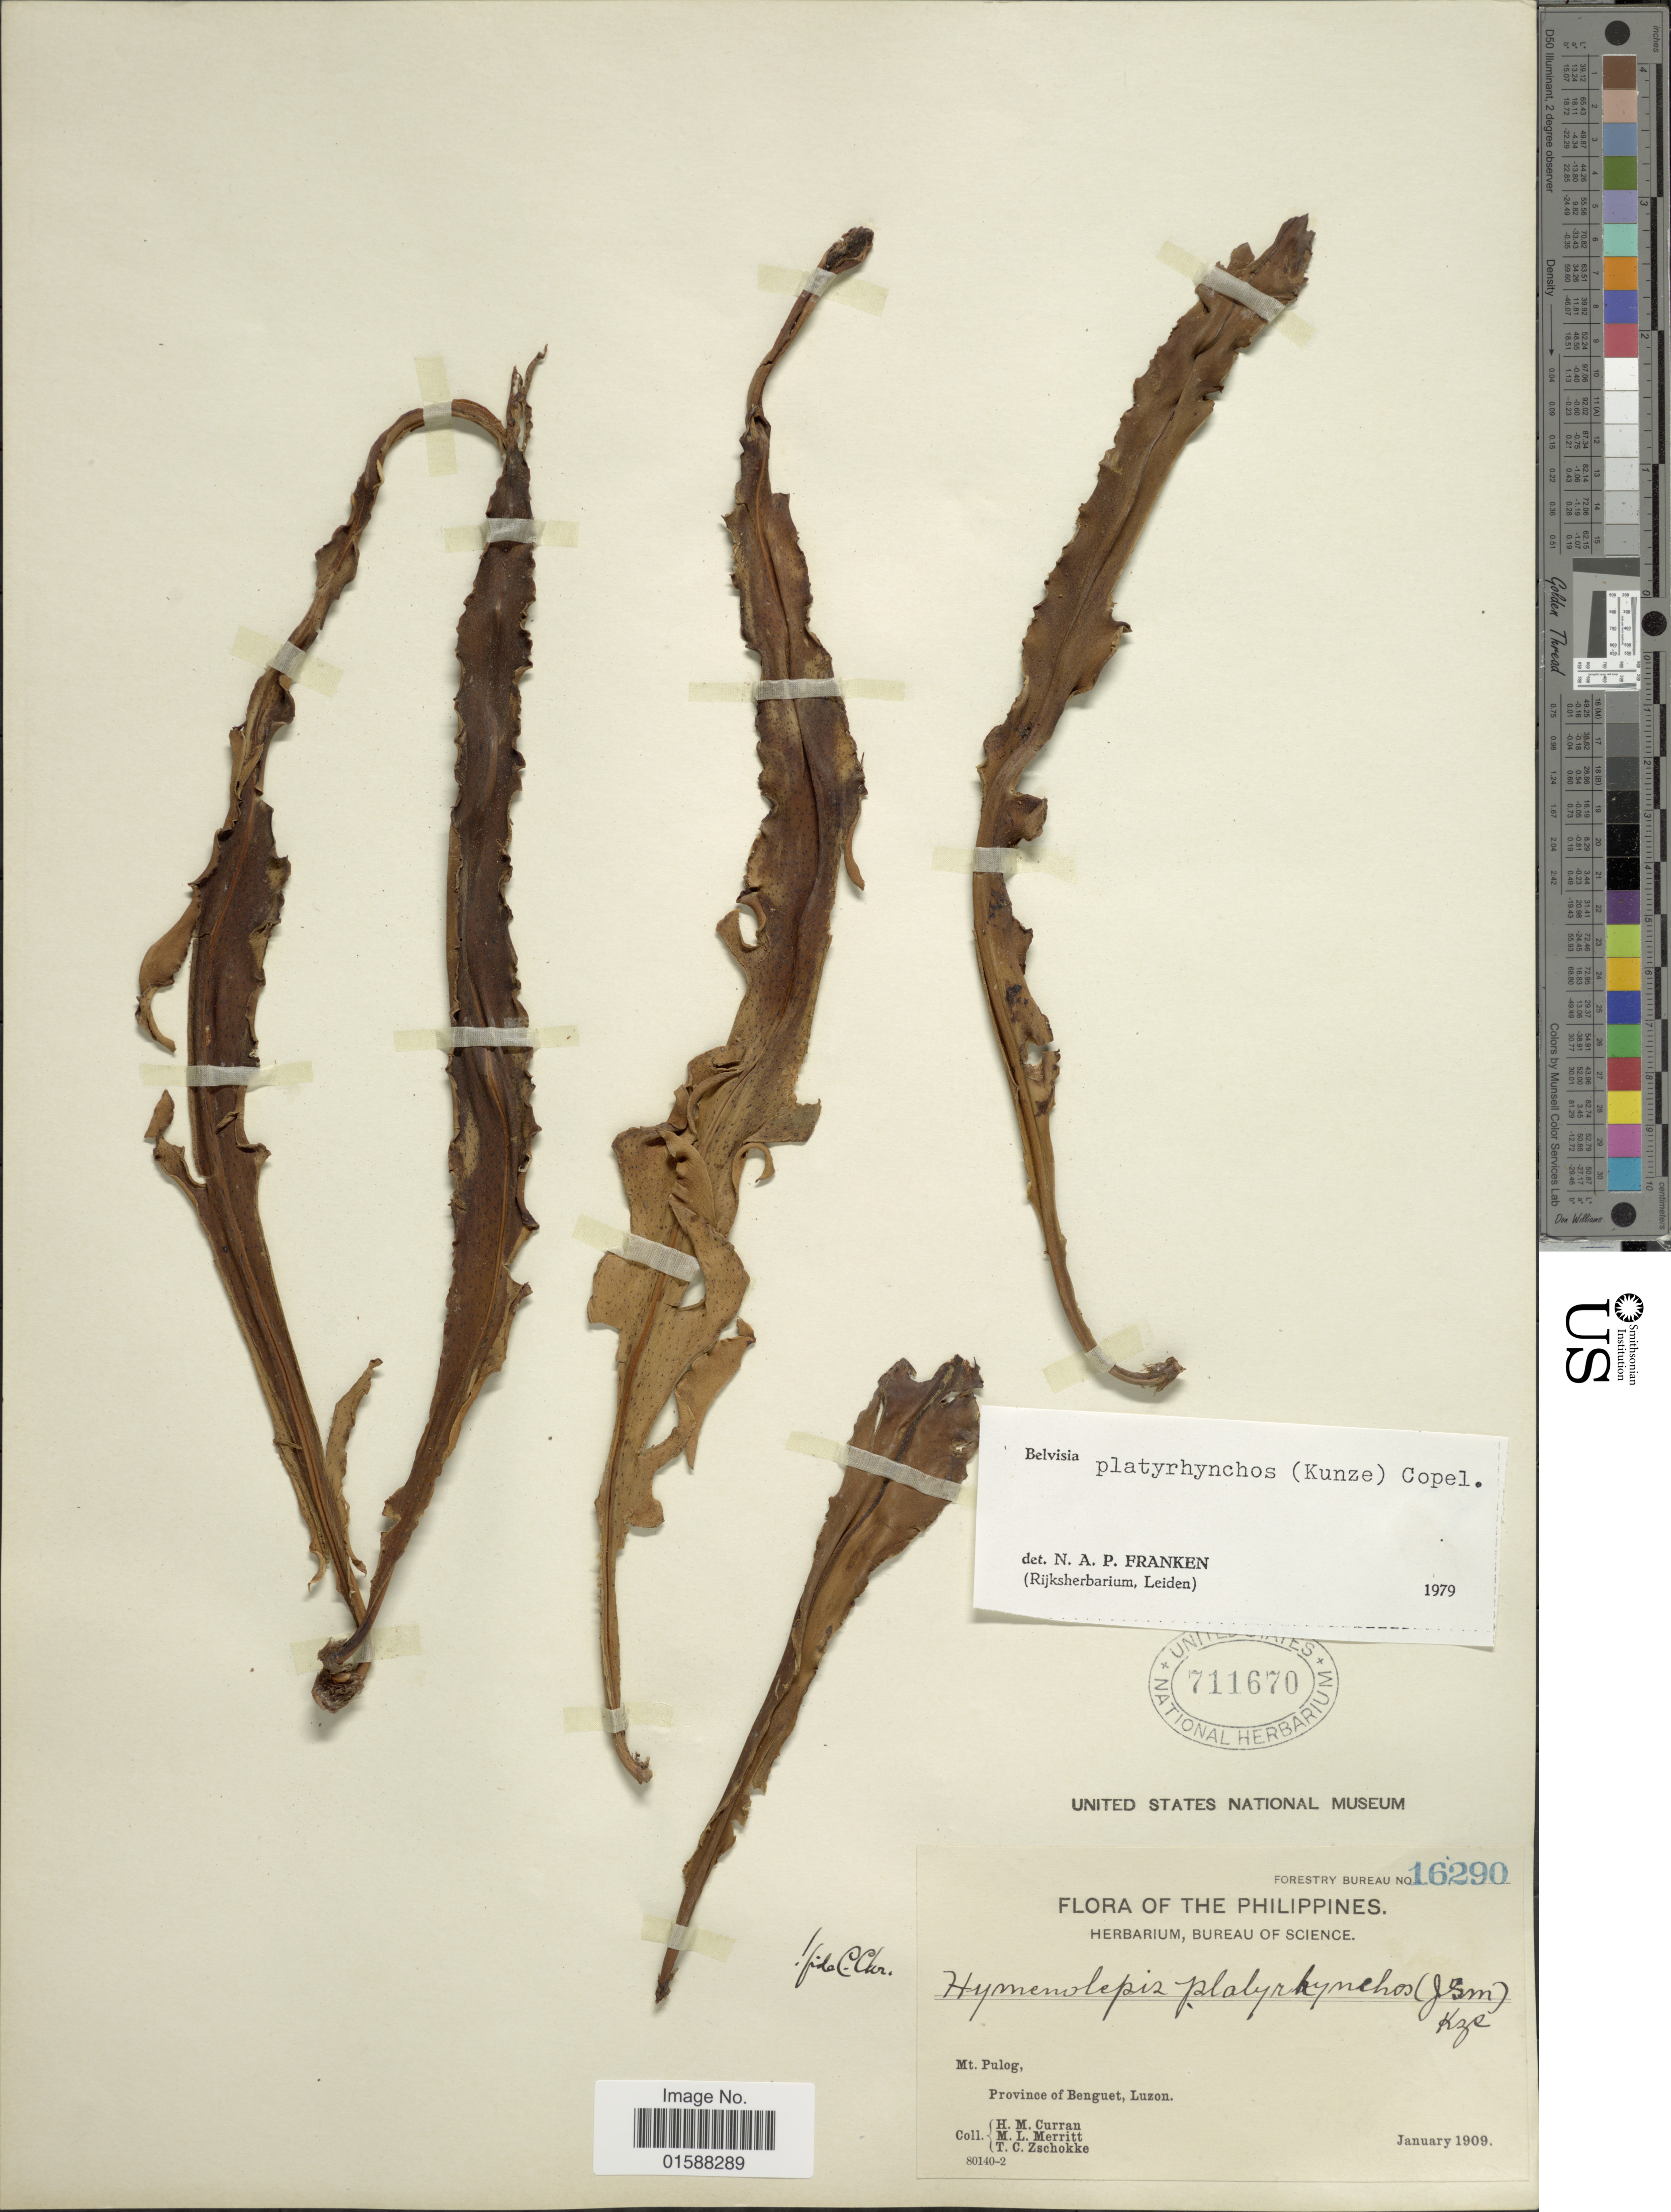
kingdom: Plantae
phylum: Tracheophyta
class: Polypodiopsida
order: Polypodiales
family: Polypodiaceae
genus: Lepisorus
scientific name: Lepisorus platyrhynchos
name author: (J. Sm. ex Kunze) Li S. Wang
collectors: H. M. Curran, M. L. Merritt & T. C. Zschokke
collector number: Forestry Bureau 16290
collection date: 1909-01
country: Philippines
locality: Mt. Pulog. Province of Benguet, Luzon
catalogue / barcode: US 711670